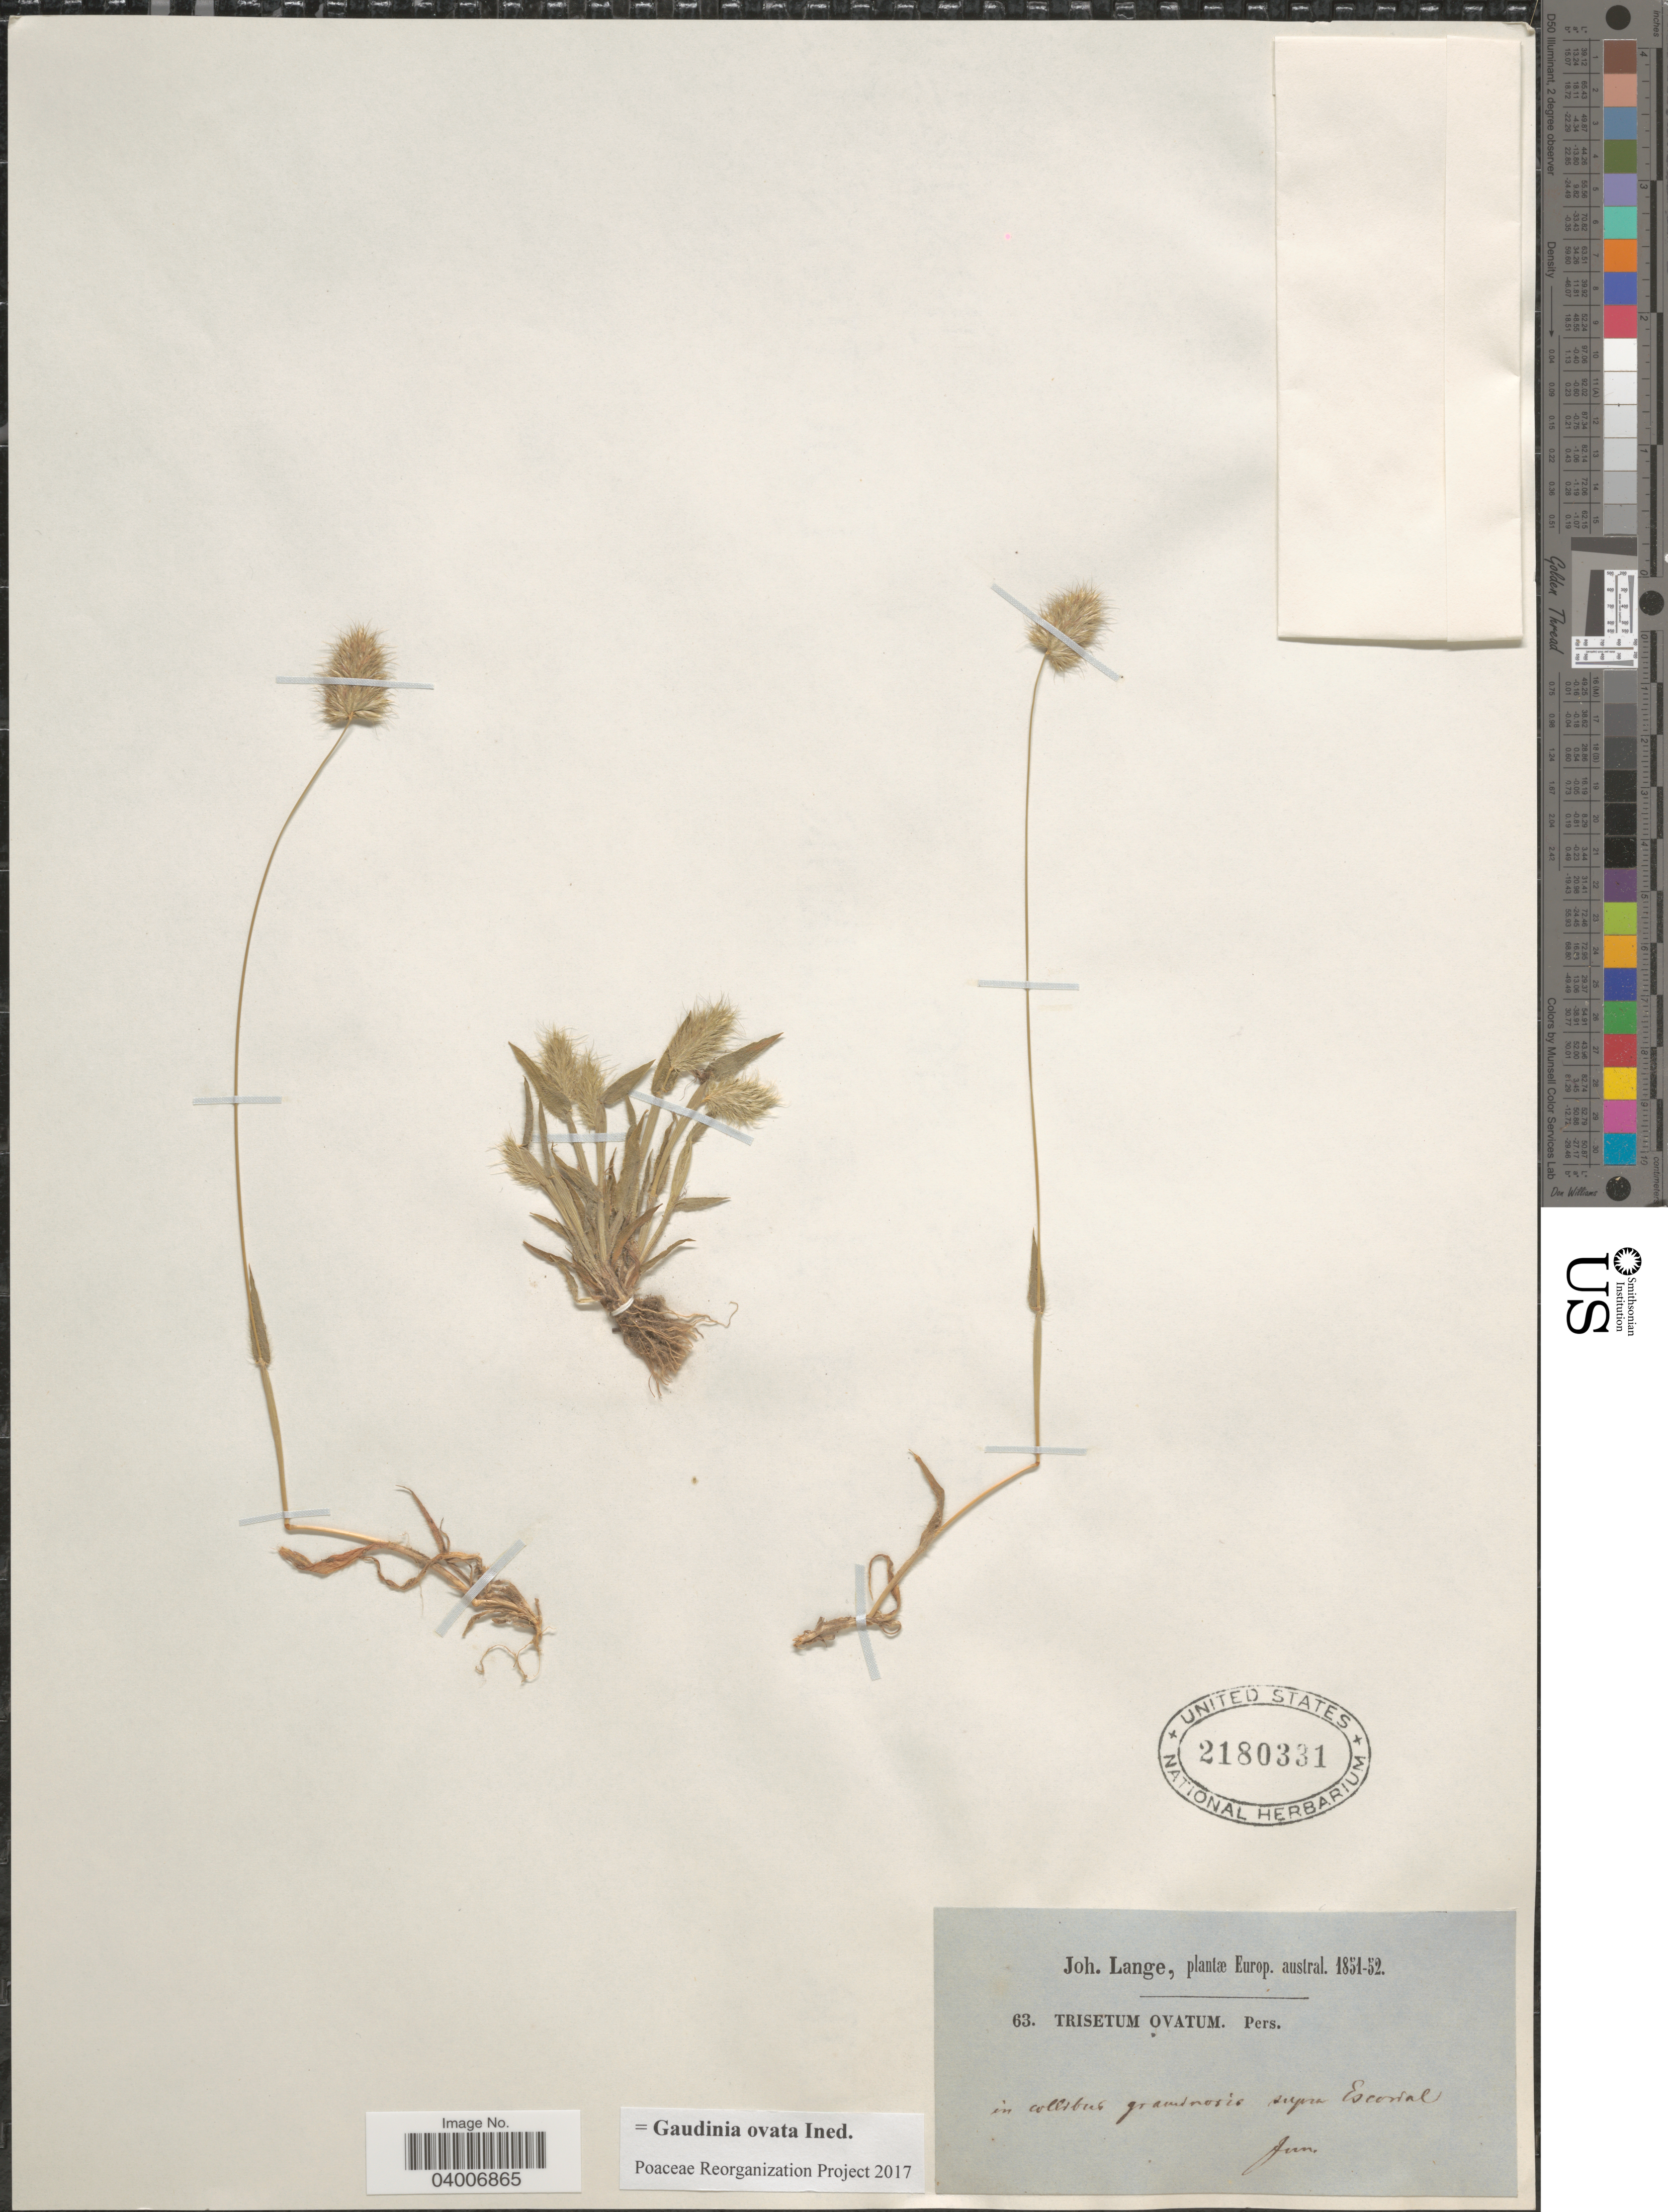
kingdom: Plantae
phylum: Tracheophyta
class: Liliopsida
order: Poales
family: Poaceae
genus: Gaudinia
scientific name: Gaudinia ovata ined.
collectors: J. M. C. Lange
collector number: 63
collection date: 1851-06/1852-06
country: Spain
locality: Europ. austral. in collibus graminosis supra Escorial.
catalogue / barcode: US 2180331